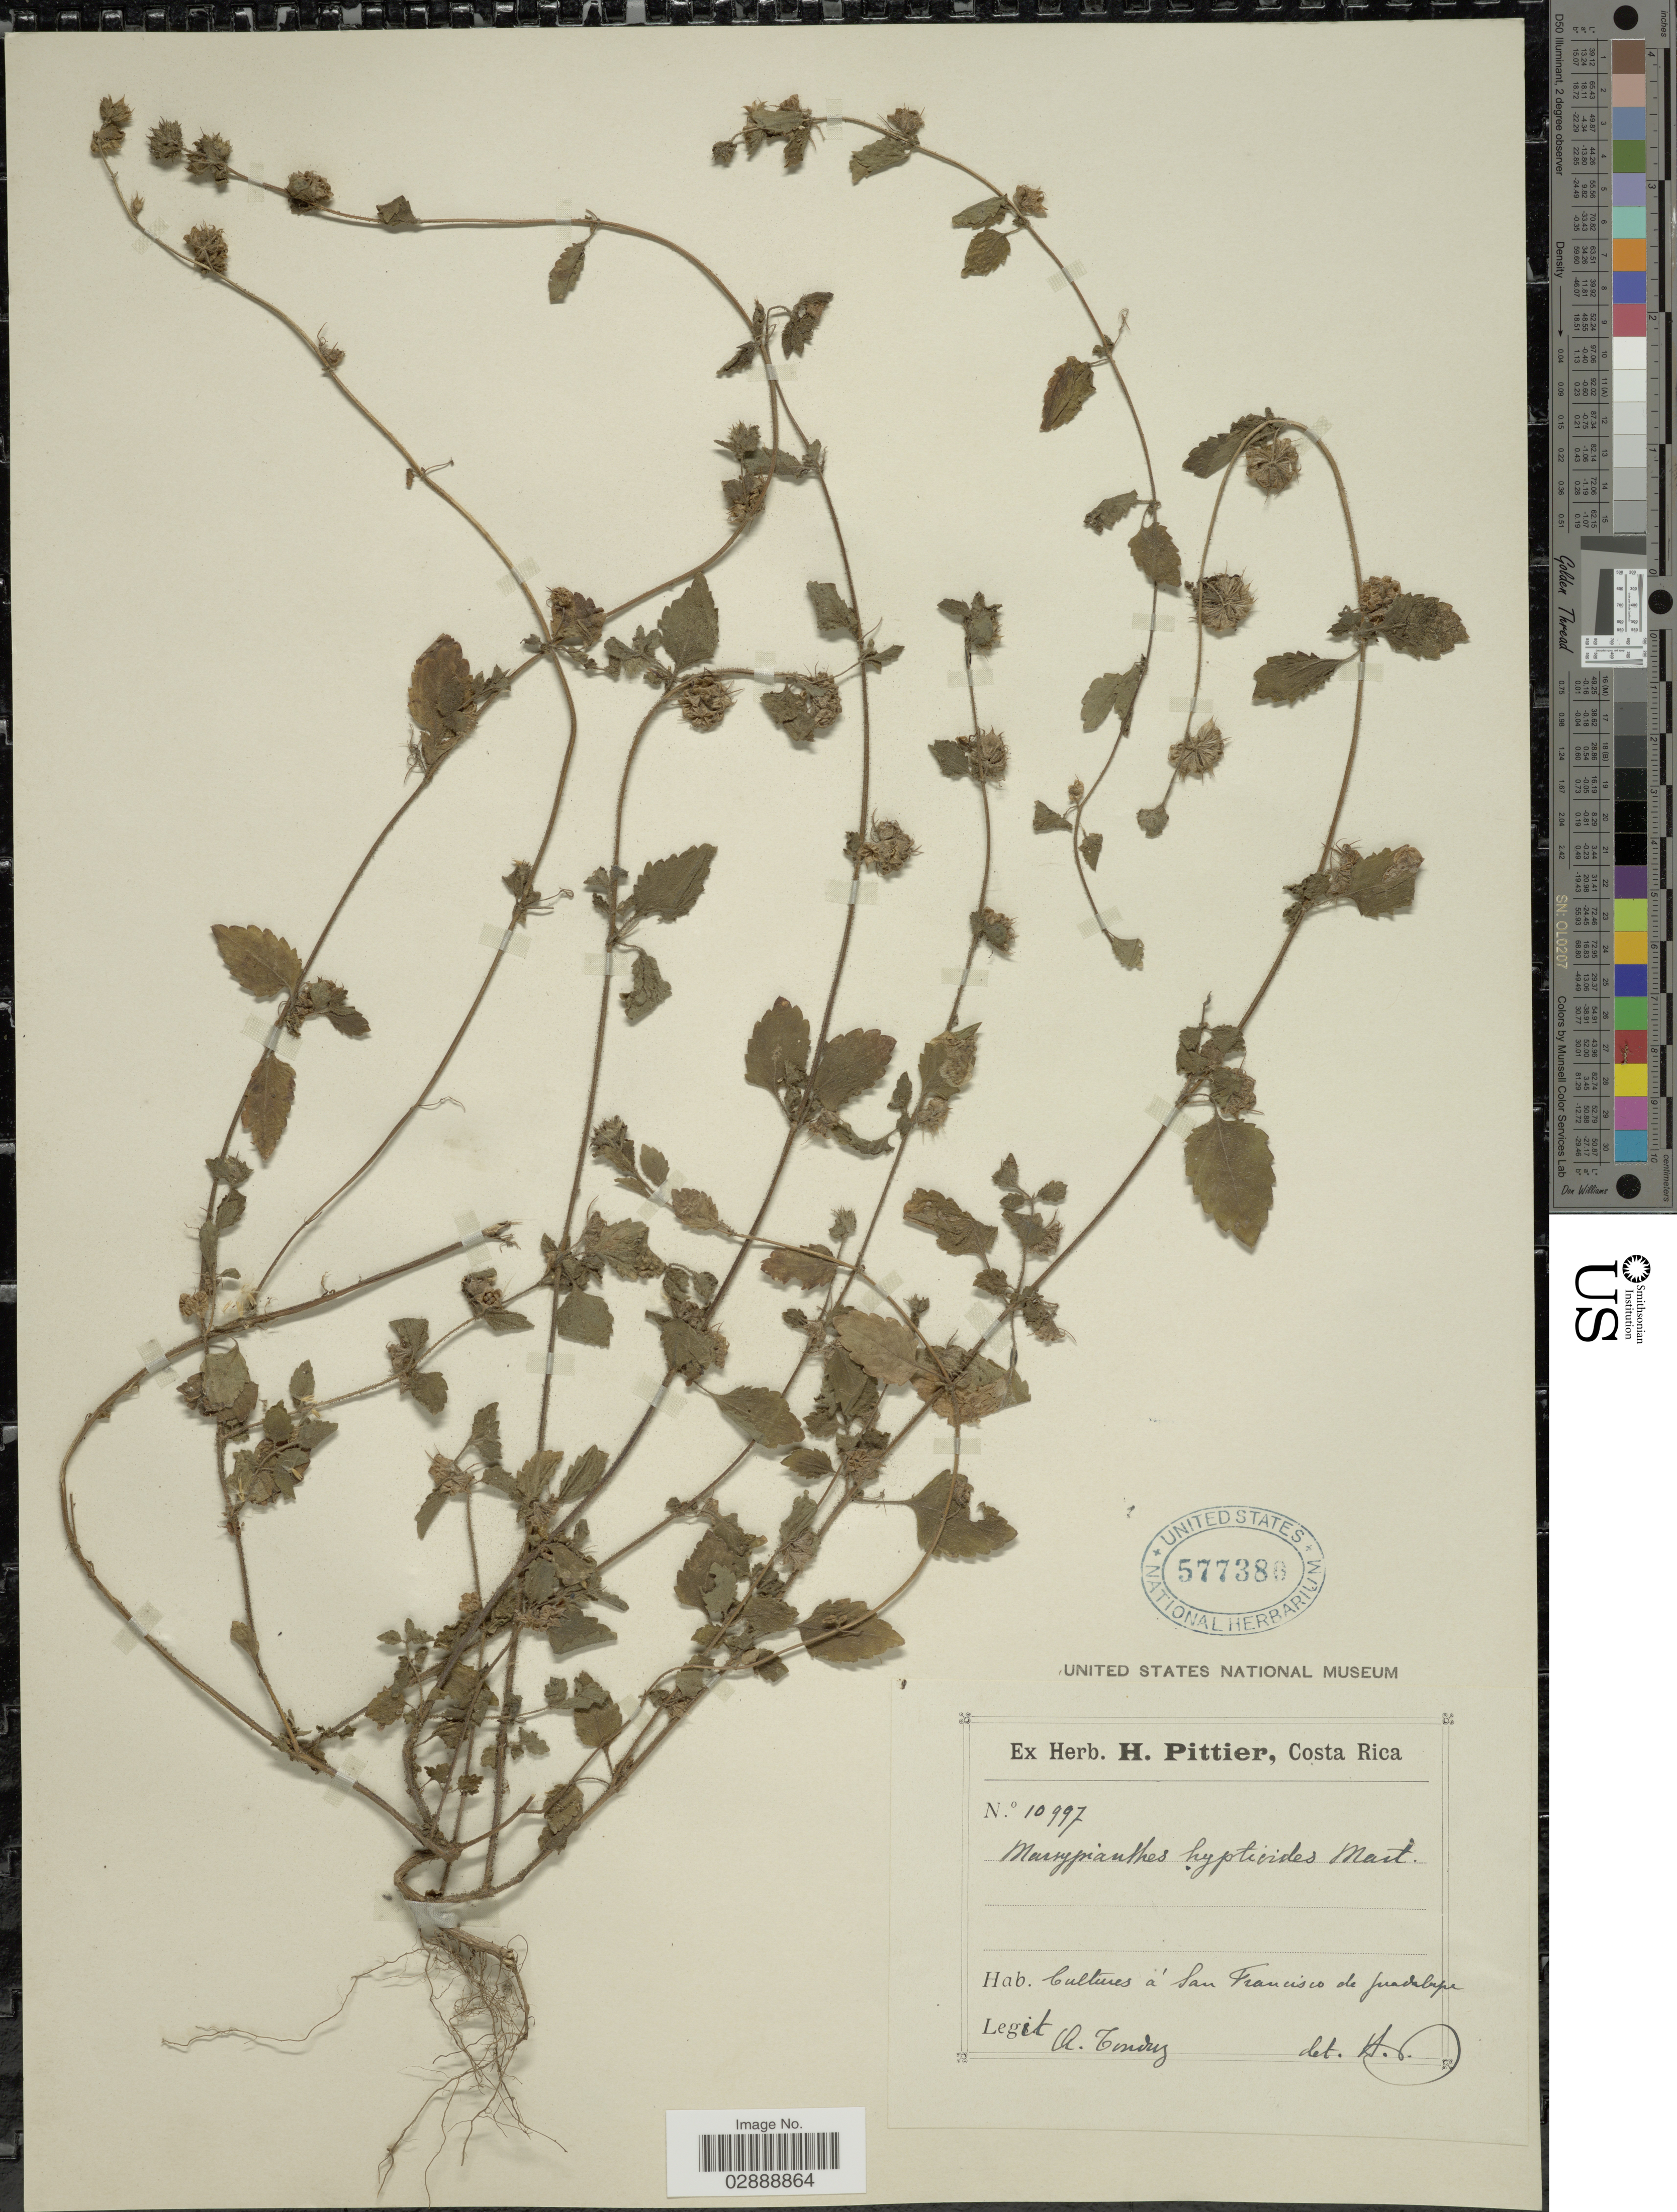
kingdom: Plantae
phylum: Tracheophyta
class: Magnoliopsida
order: Lamiales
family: Lamiaceae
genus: Marsypianthes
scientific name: Marsypianthes chamaedrys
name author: (Vahl) Kuntze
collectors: A. Tonduz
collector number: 10997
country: Costa Rica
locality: Cultures á San Francisco de Guadalupe.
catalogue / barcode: US 577380